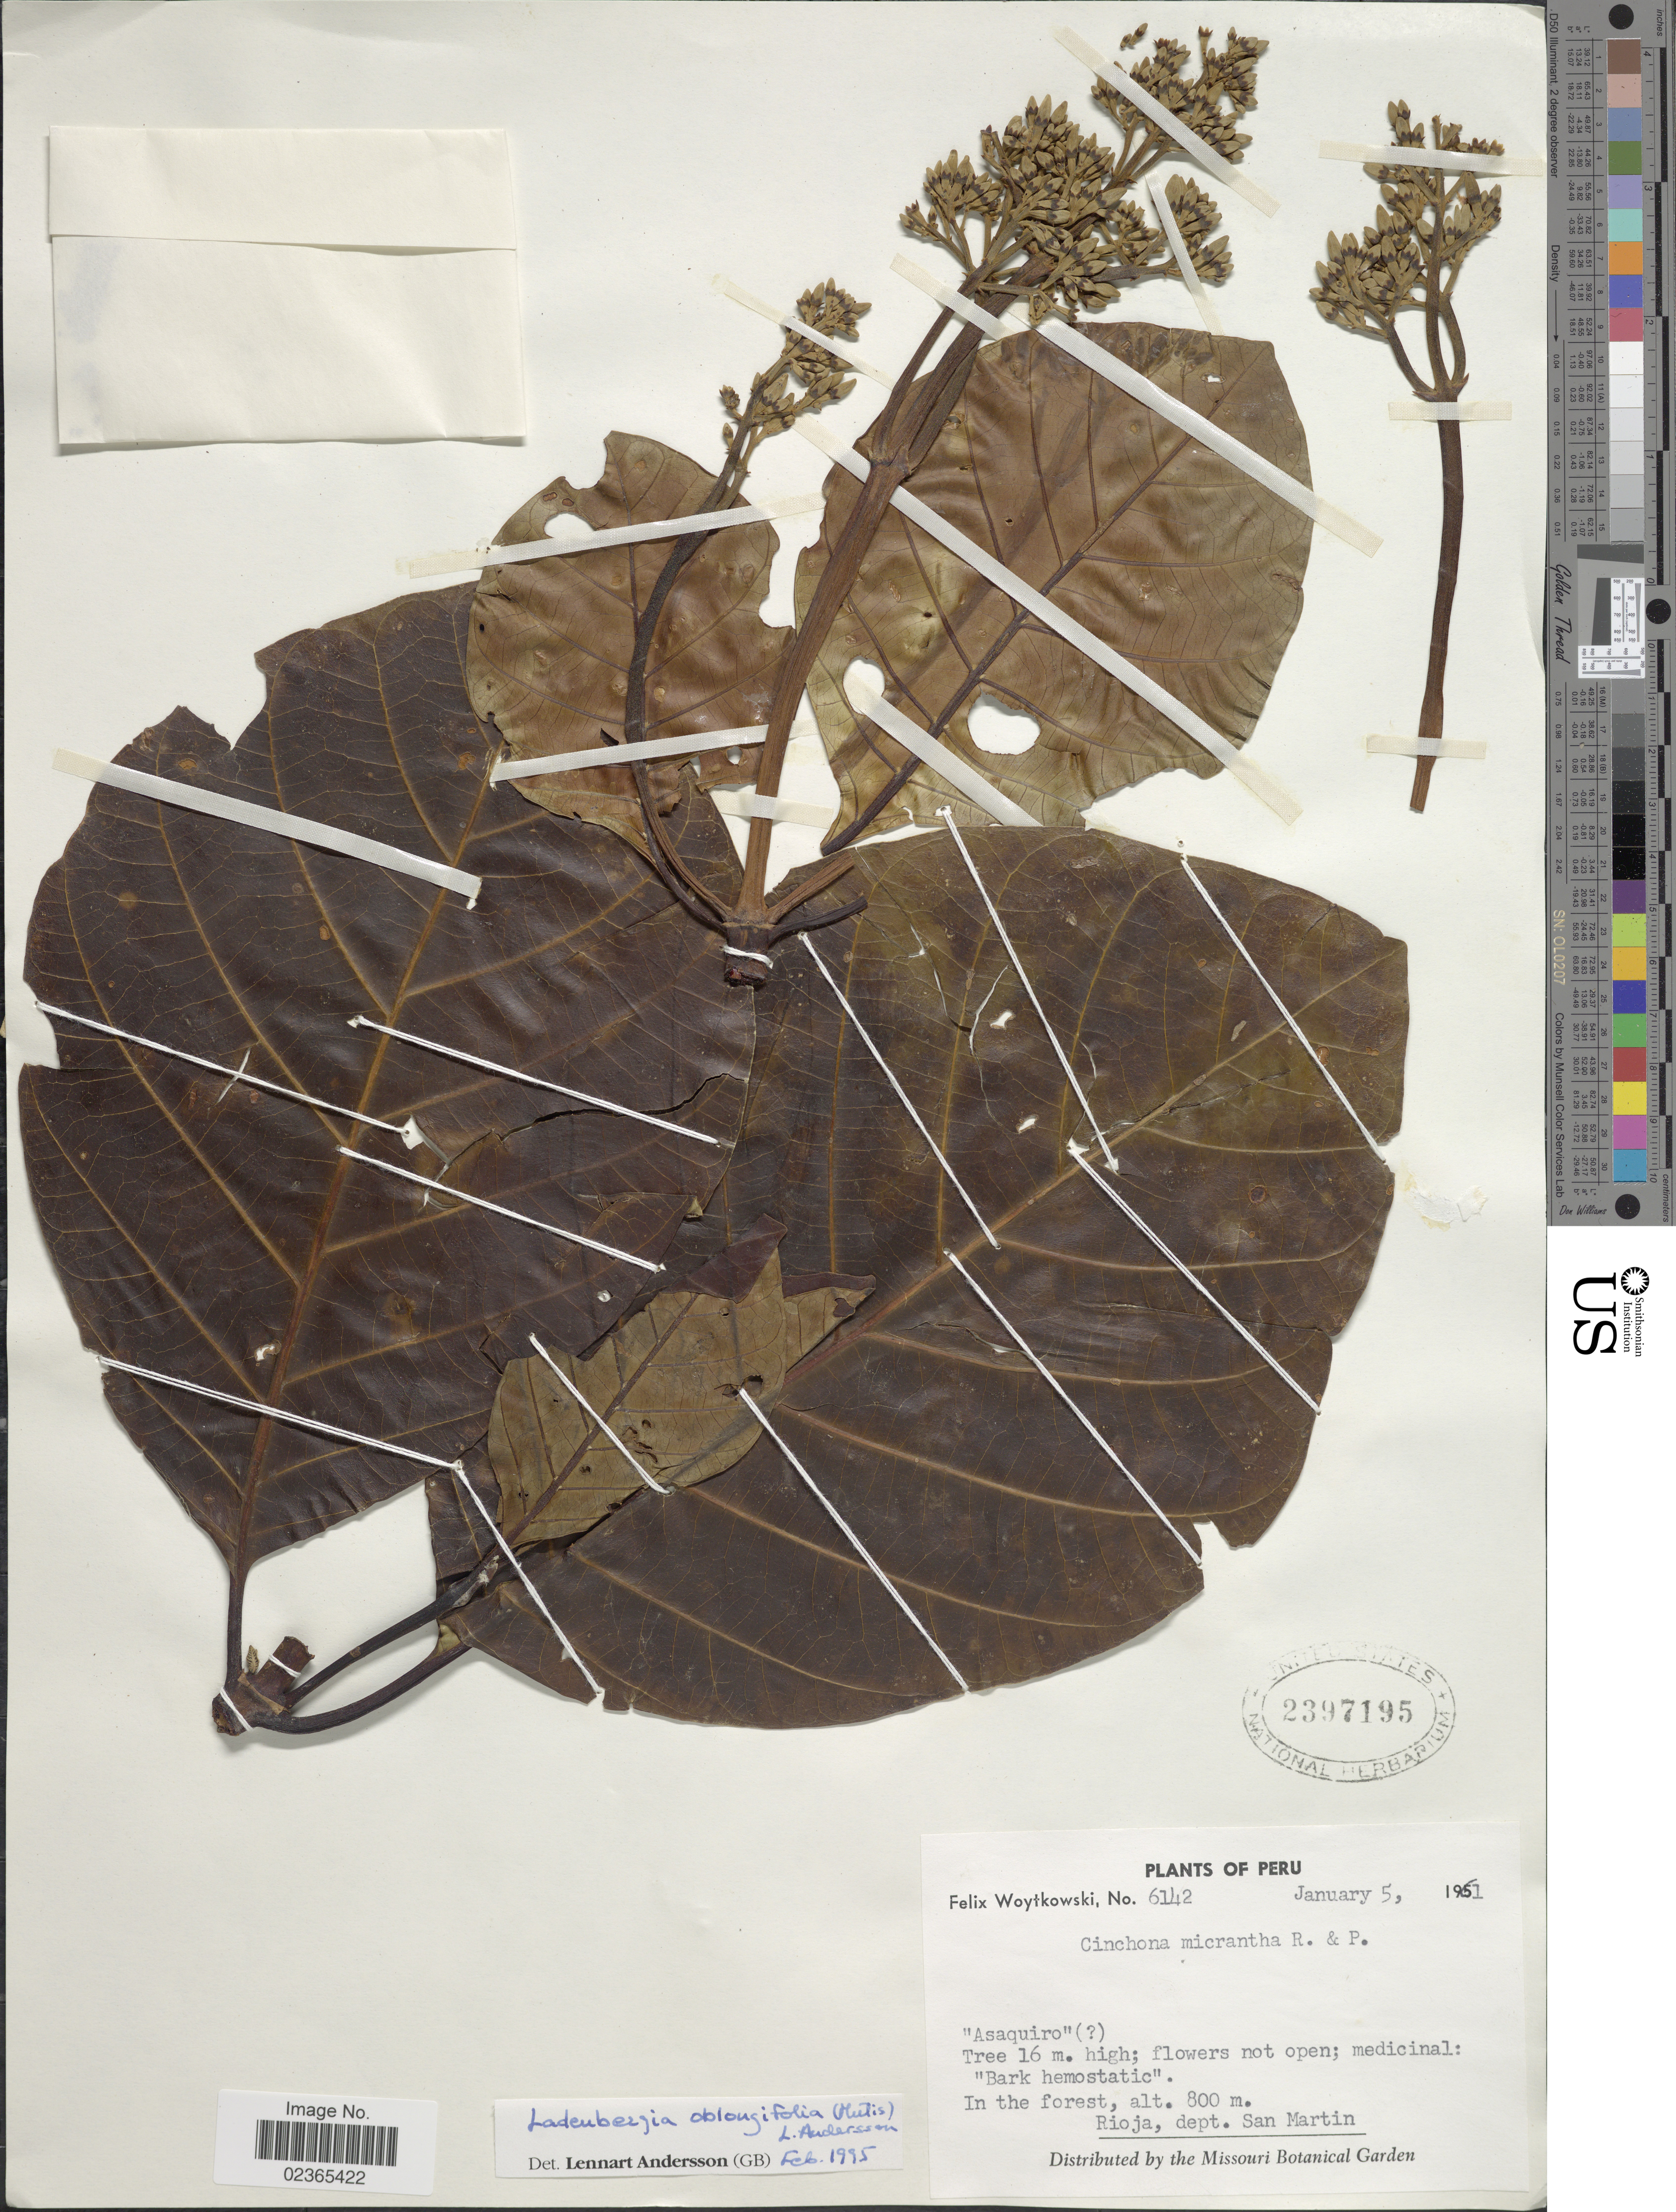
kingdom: Plantae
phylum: Tracheophyta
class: Magnoliopsida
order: Gentianales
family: Rubiaceae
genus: Ladenbergia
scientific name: Ladenbergia oblongifolia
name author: (Mutis) L. Andersson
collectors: F. Woytkowski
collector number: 6142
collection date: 1961-01-05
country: Peru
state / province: San Martín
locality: In the forest, Rioja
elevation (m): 800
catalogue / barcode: US 2397195